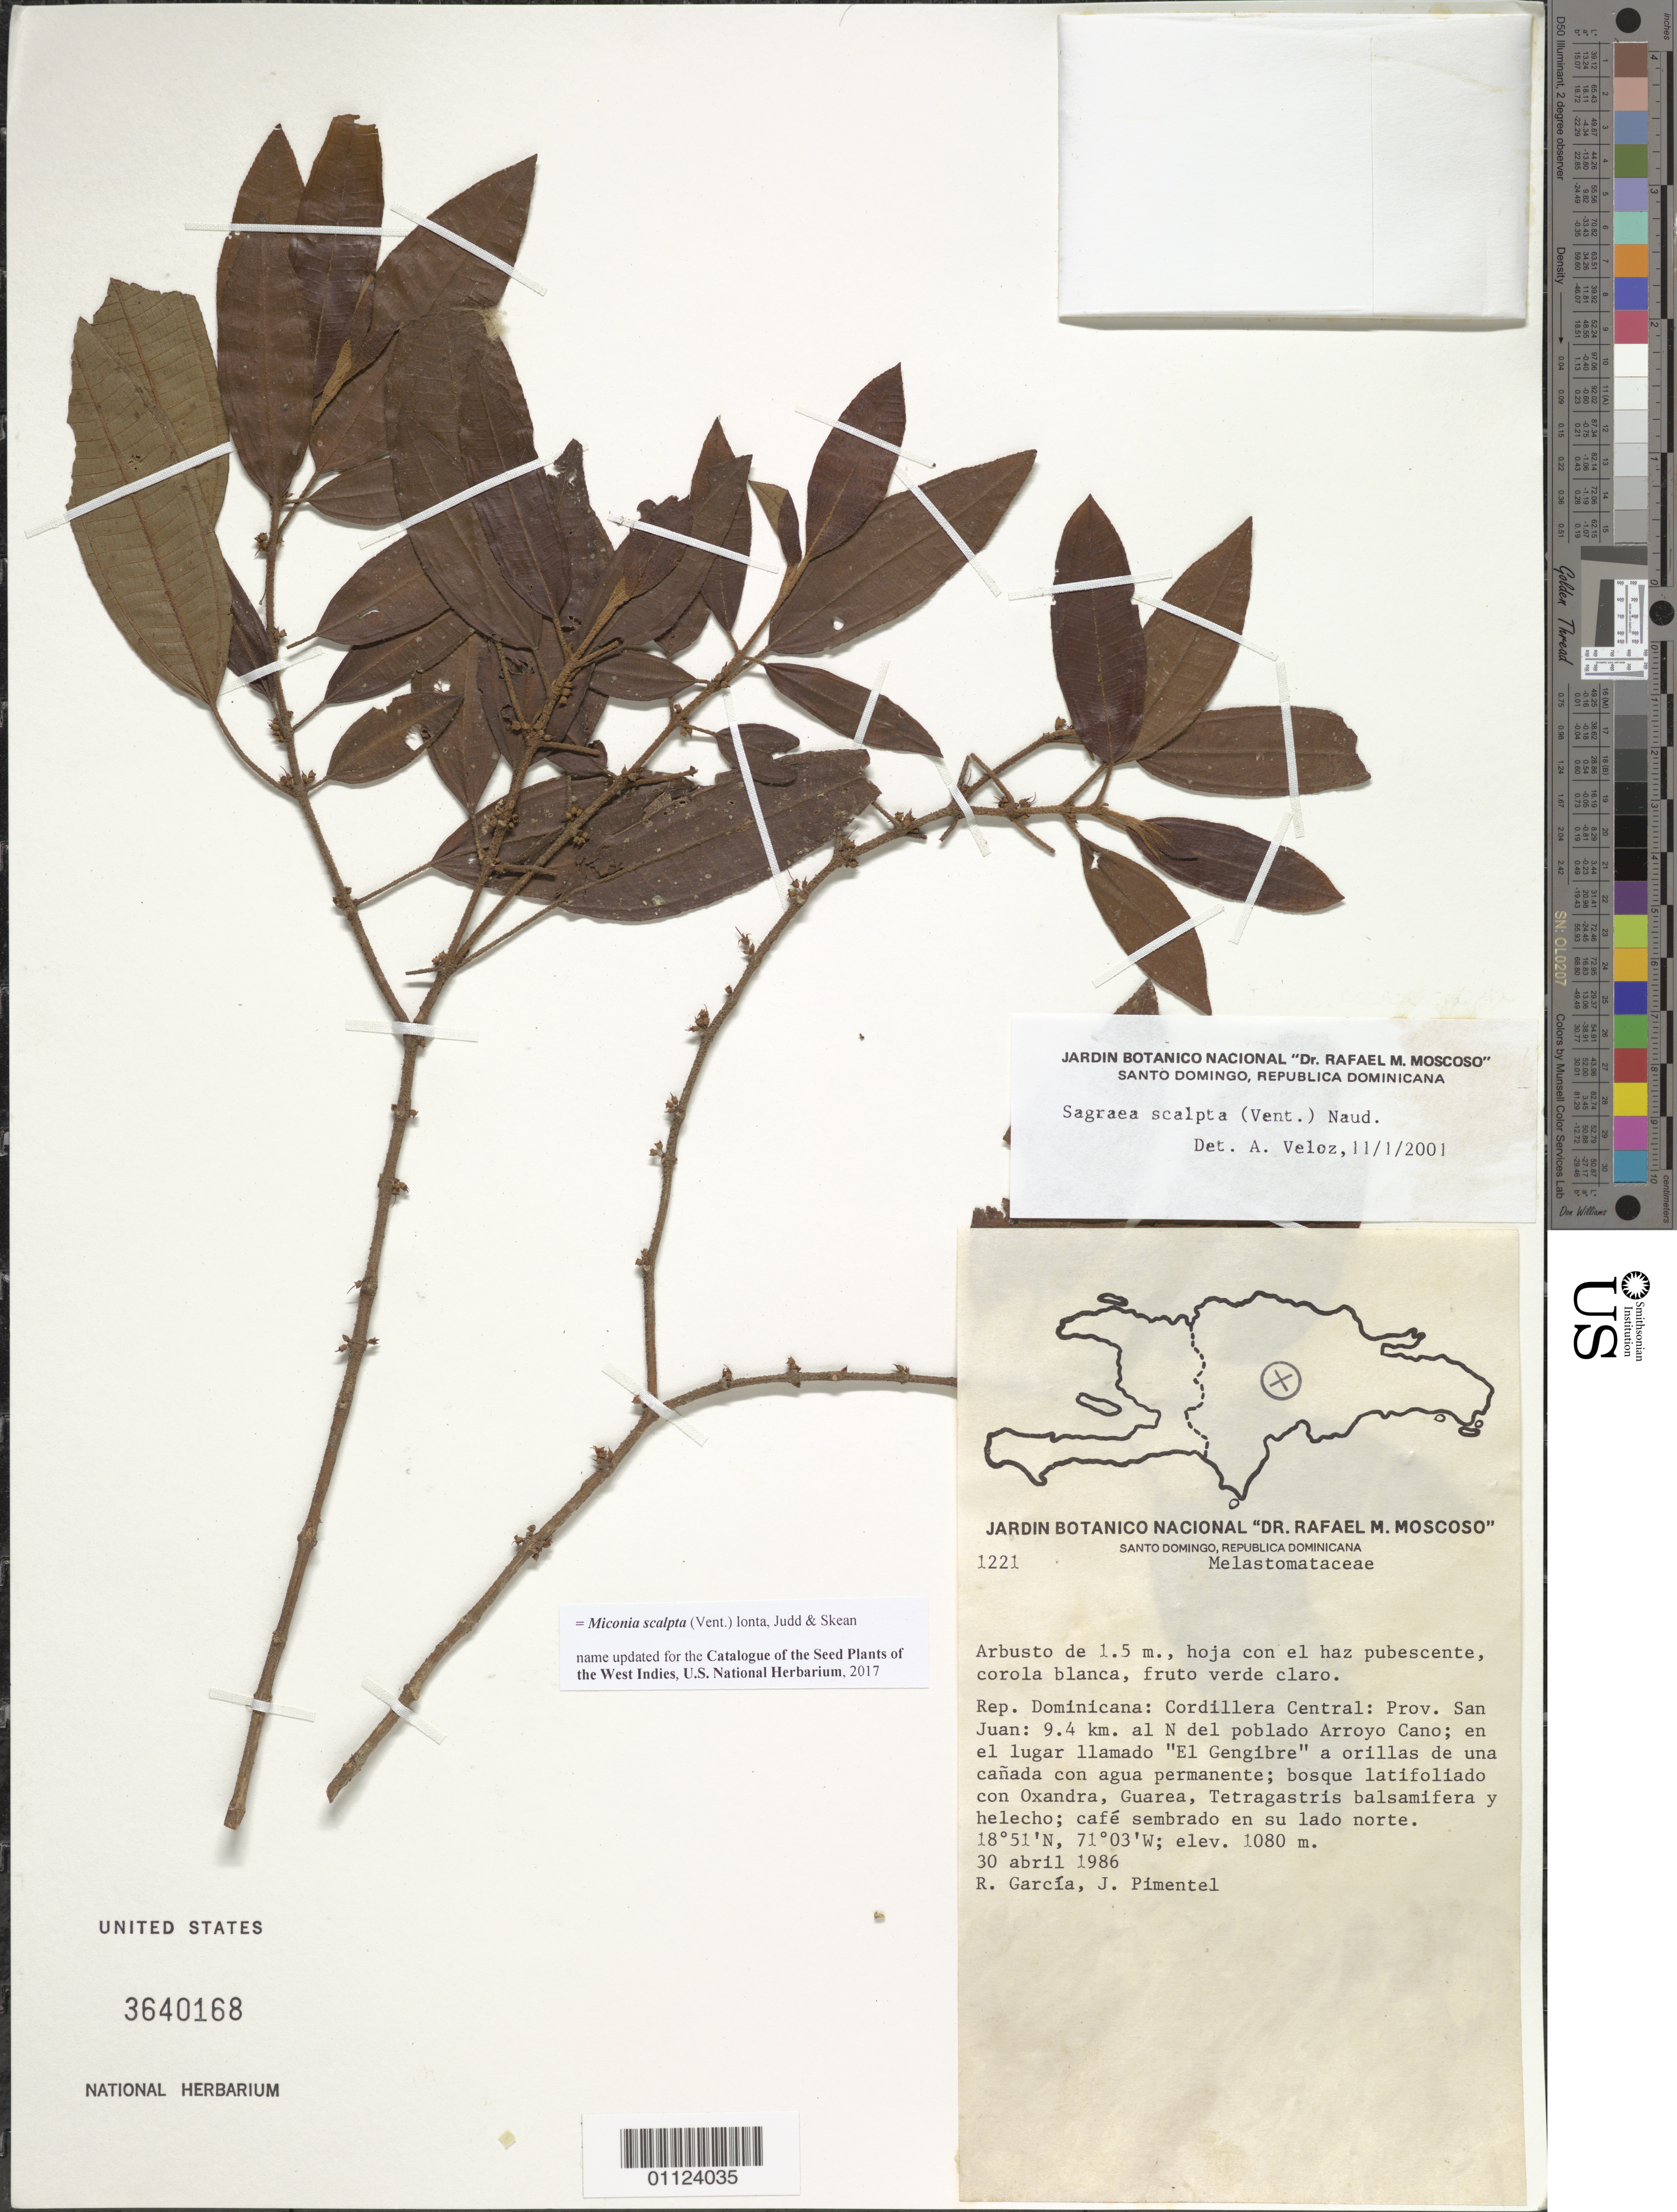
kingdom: Plantae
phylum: Tracheophyta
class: Magnoliopsida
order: Myrtales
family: Melastomataceae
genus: Miconia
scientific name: Miconia scalpta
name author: (Vent.) Ionta et al.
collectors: R. G. García & J. Pimentel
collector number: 1221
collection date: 1986-04-30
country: Dominican Republic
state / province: San Juan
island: Hispaniola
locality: Cordillera Central, 9.4 km al N del poblado Arroyo Cano, en el lugar llamado "El Gengibre" a orillas de una cañada con agua permanente.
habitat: Bosque latifoliado con Oxandra, Guarea, Tetragastris balsamifera y helecho; café sembrado en su lado norte.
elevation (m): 1080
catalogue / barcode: US 3640168